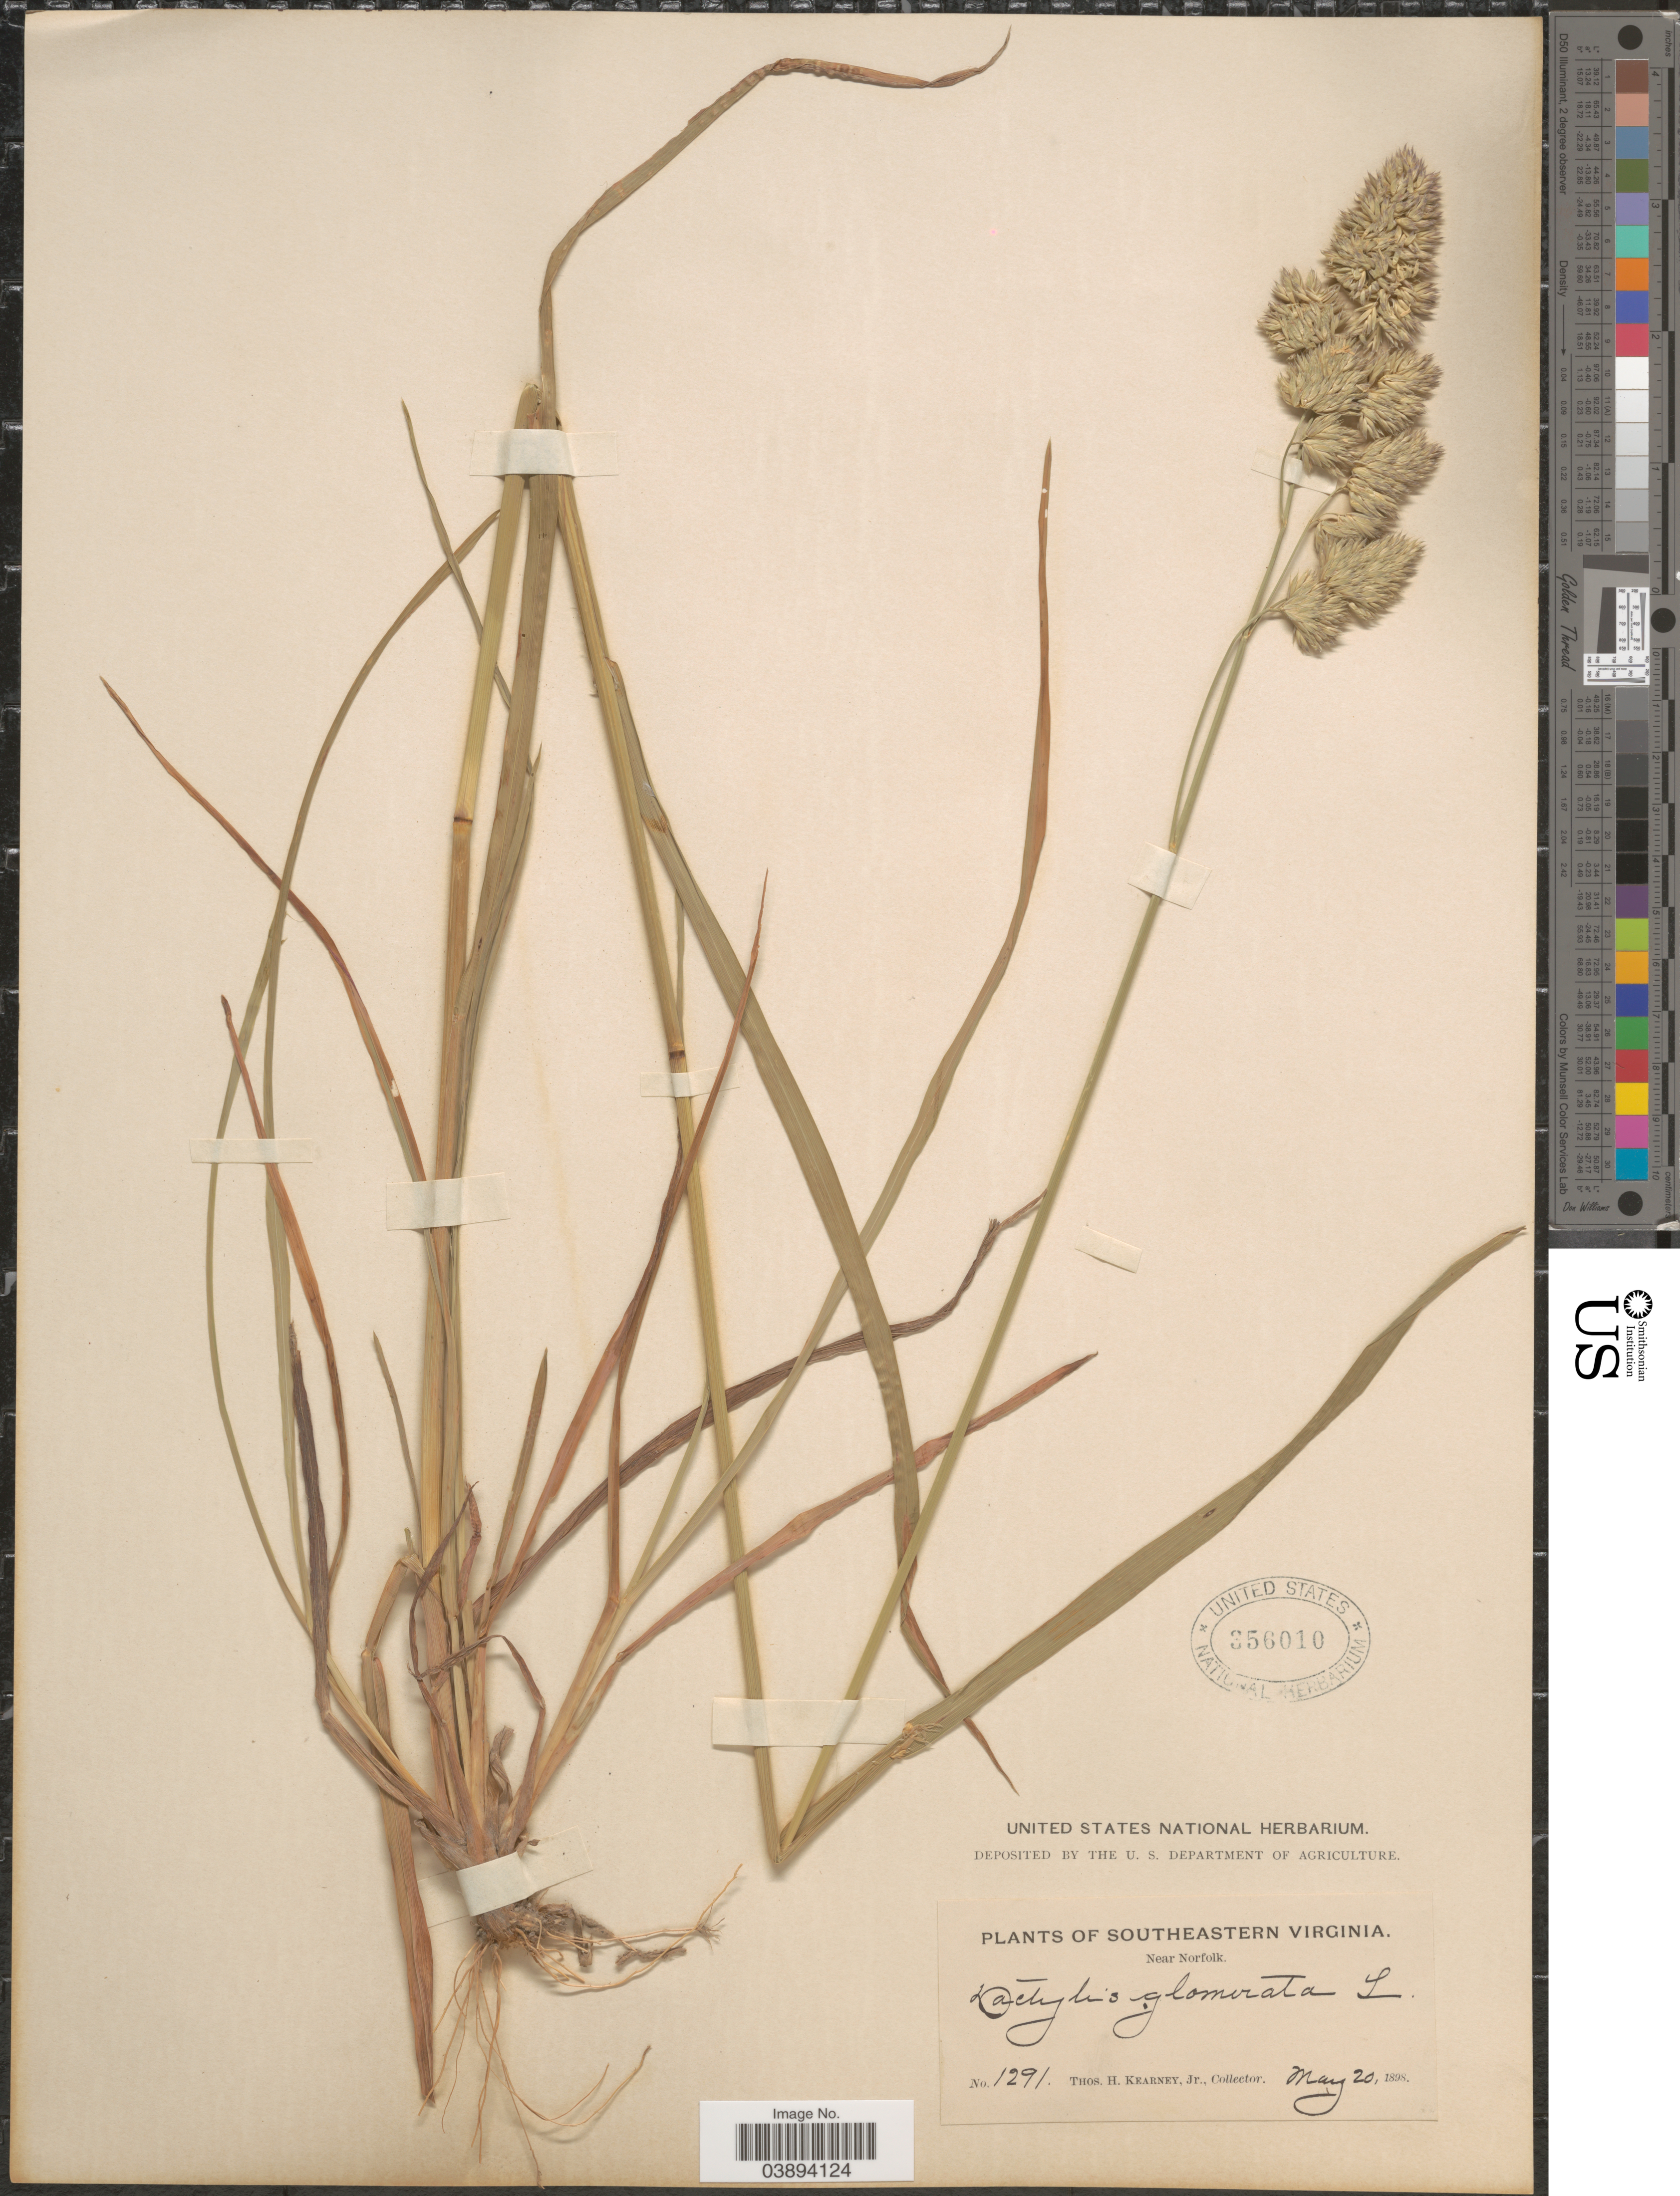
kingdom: Plantae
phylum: Tracheophyta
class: Liliopsida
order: Poales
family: Poaceae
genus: Dactylis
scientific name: Dactylis glomerata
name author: L.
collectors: T. H. Kearney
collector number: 1291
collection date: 1898-05-20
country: United States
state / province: Virginia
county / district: City of Norfolk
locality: Southeastern Virginia. Near Norfolk.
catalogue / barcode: US 356010